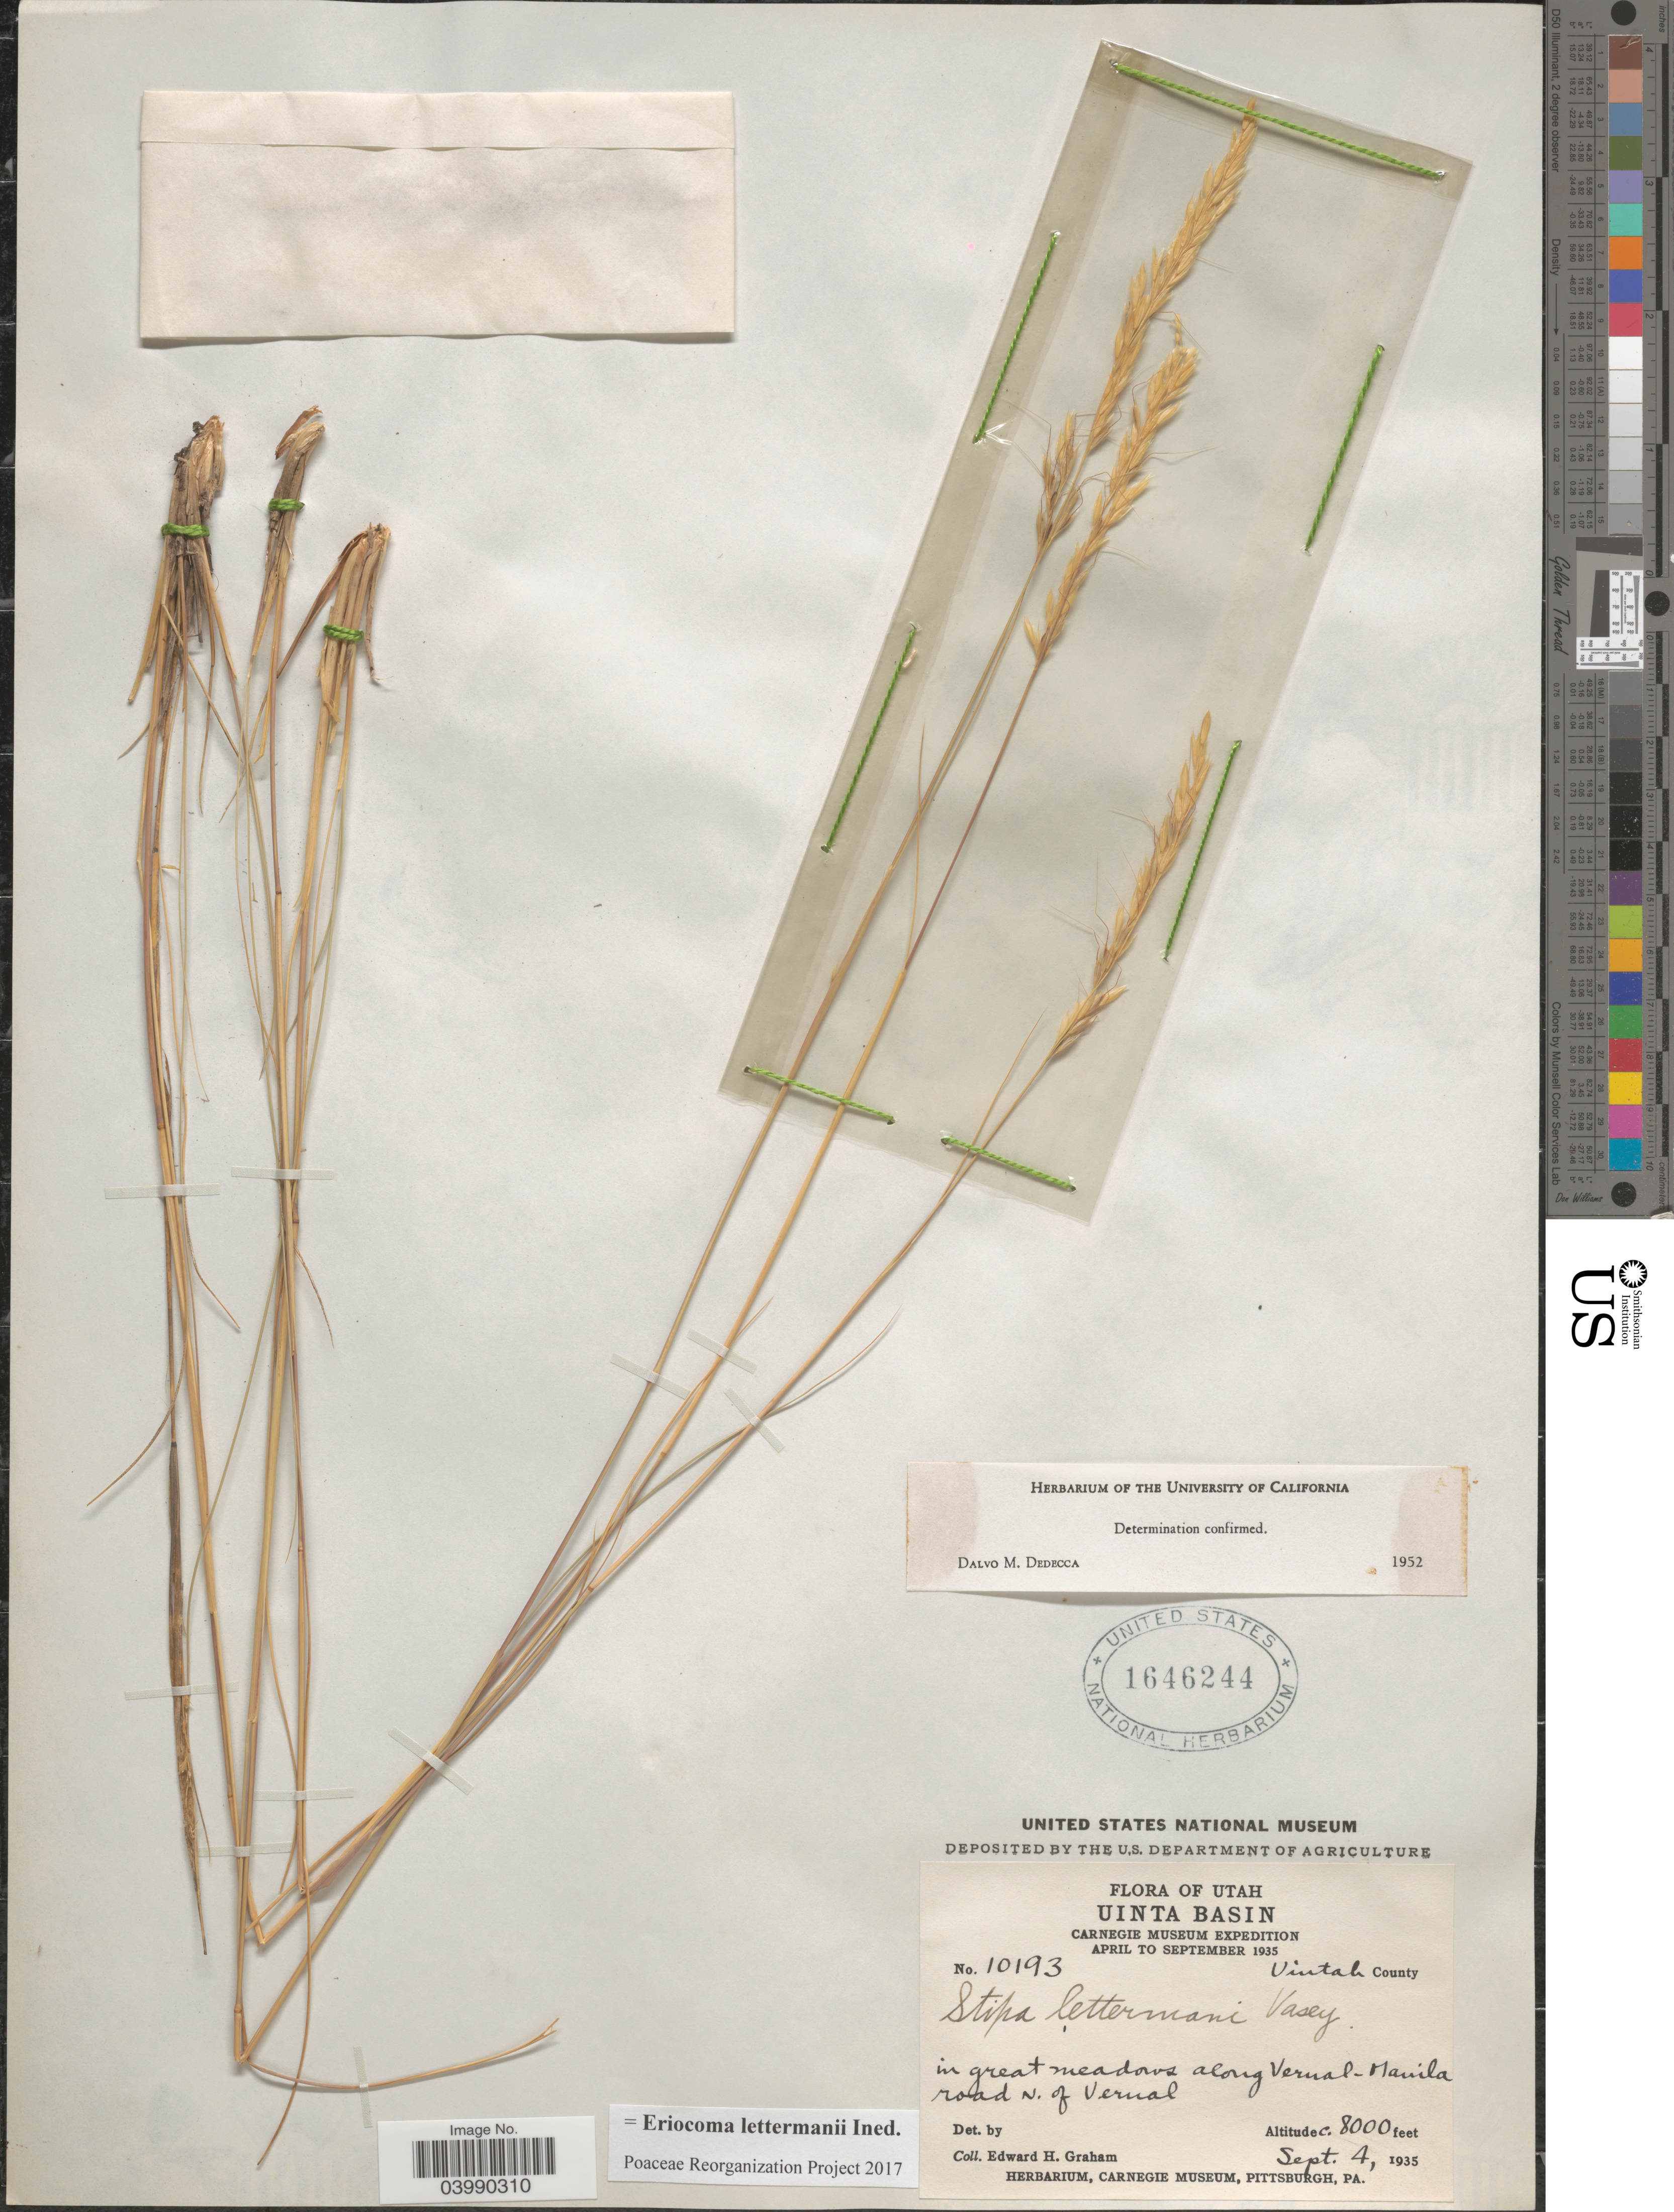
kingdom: Plantae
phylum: Tracheophyta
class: Liliopsida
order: Poales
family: Poaceae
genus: Eriocoma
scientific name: Eriocoma lettermanii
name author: (Vasey) Romasch.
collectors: E. H. Graham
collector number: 10193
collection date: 1935-09-04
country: United States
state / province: Utah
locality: Uinta Basin. Uintah County. Along Vernal-Manila road N. of Vernal.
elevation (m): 2438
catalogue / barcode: US 1646244